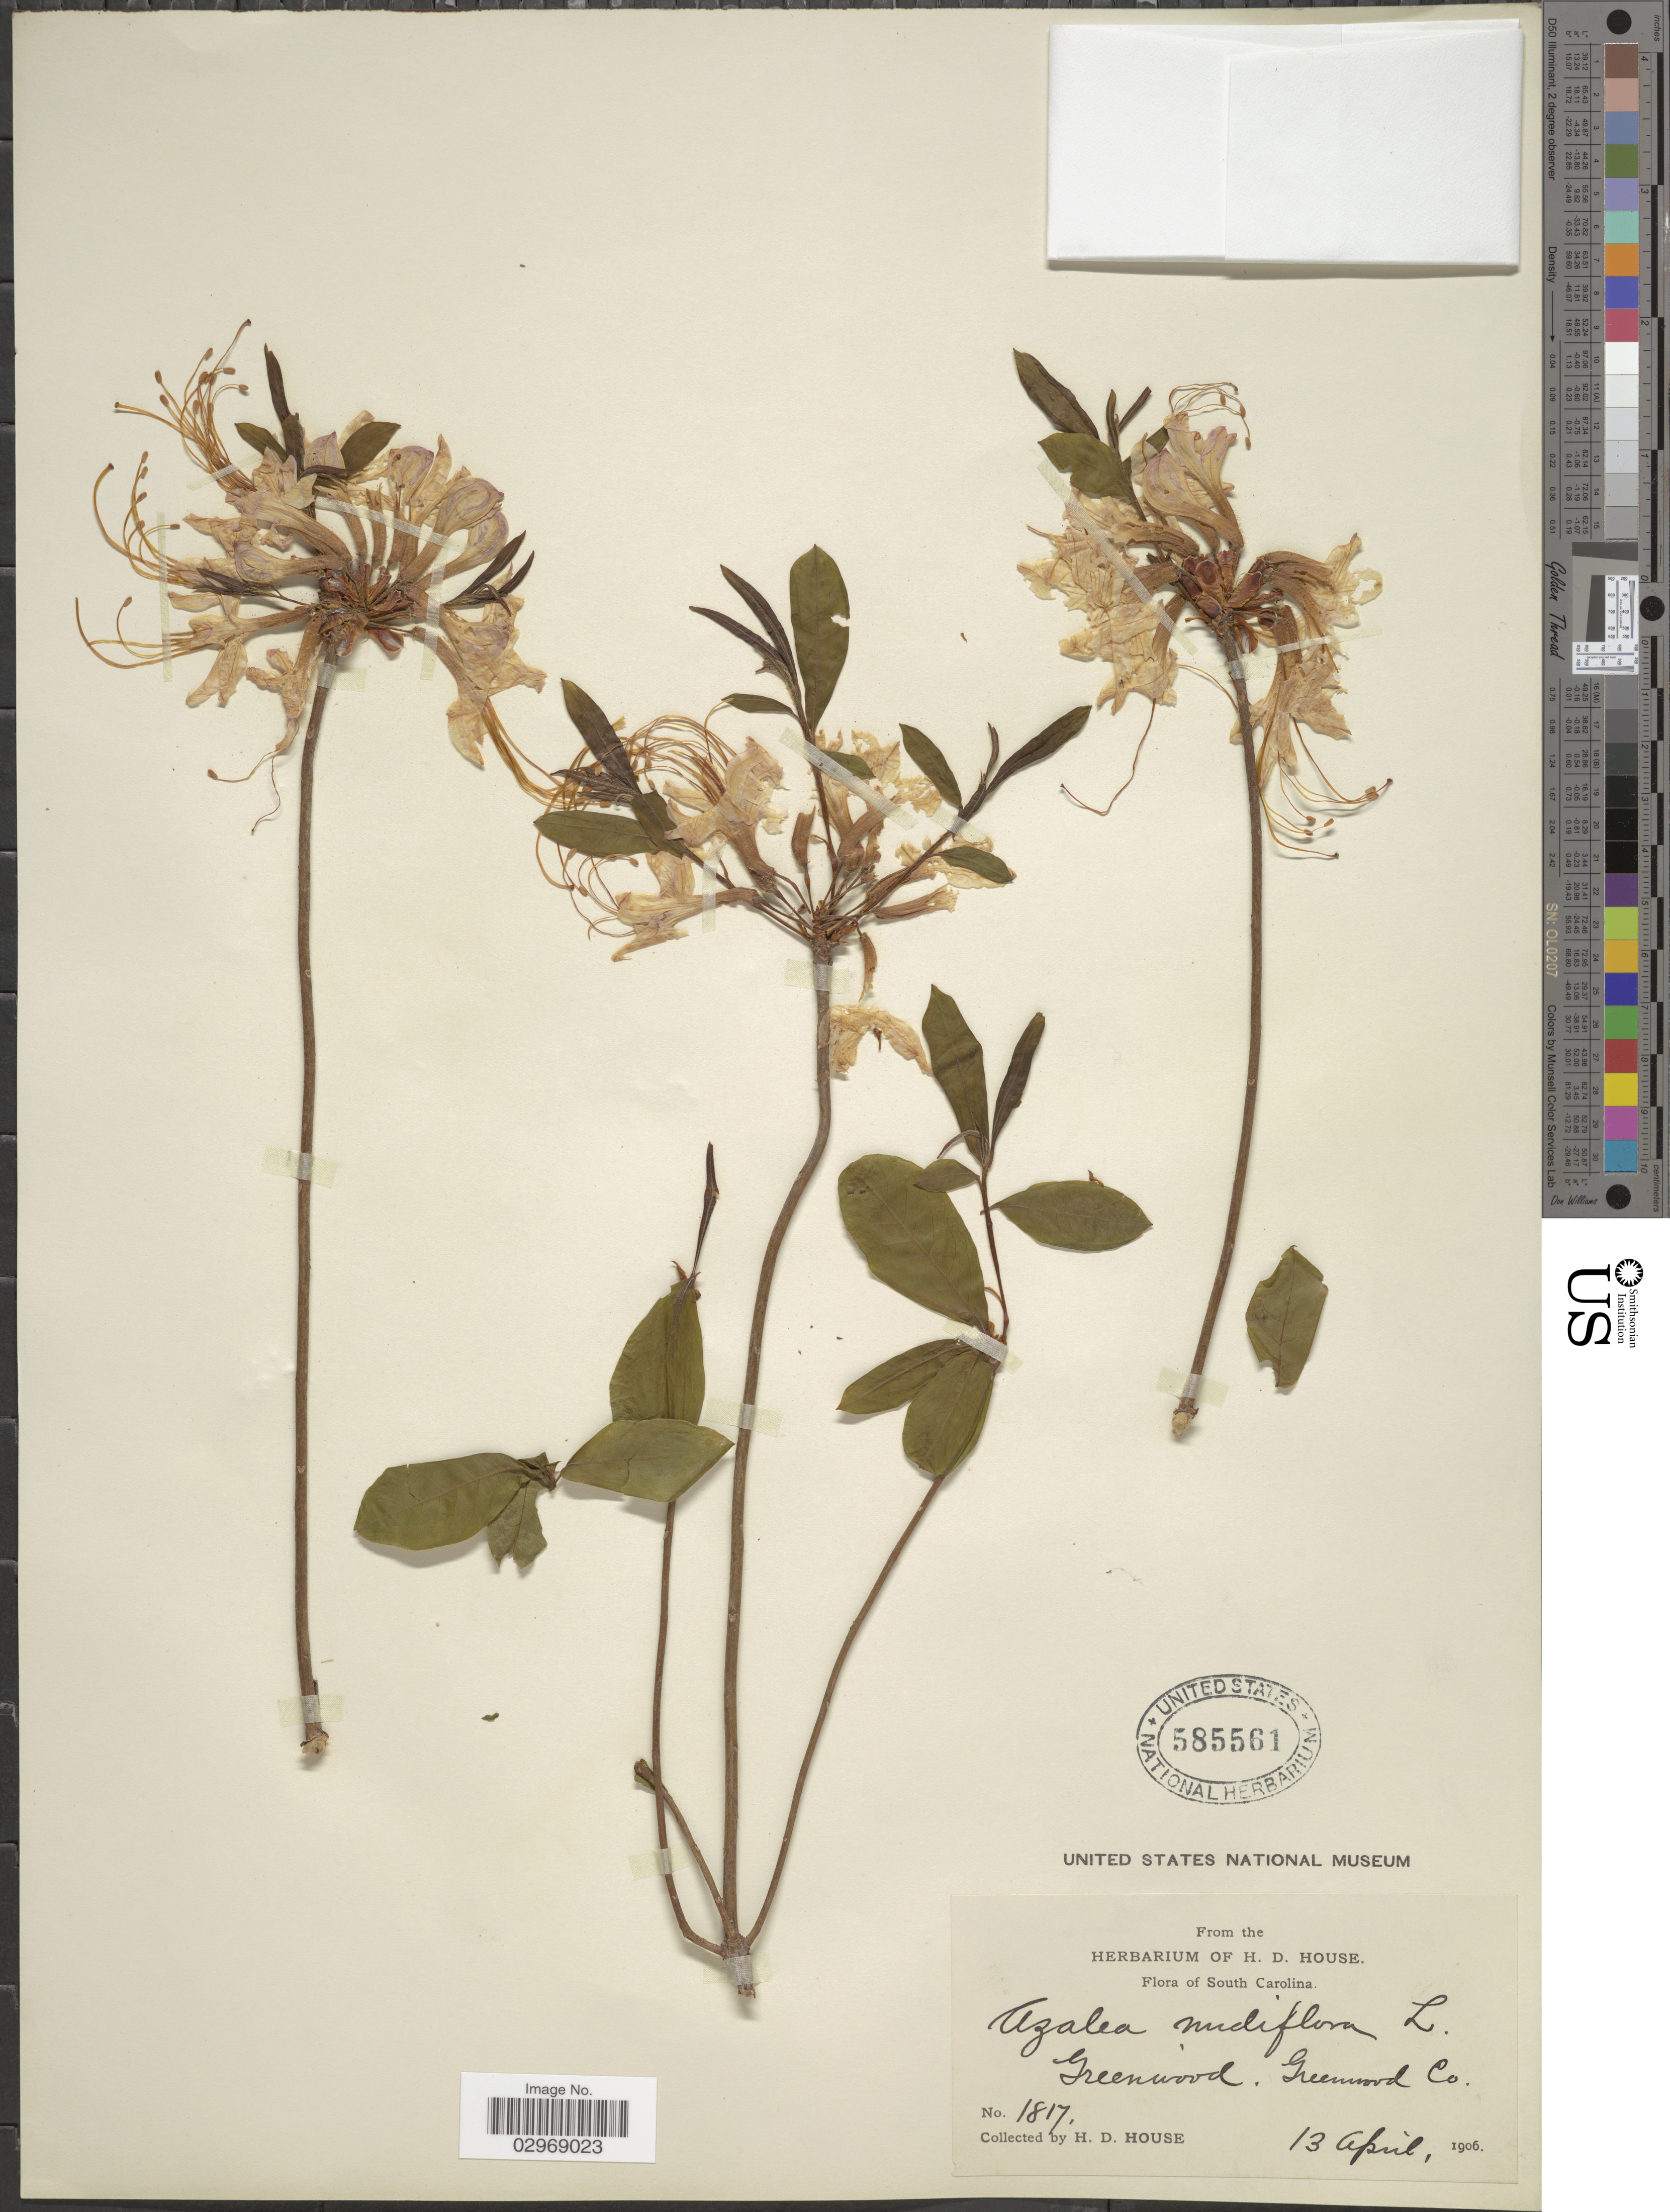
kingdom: Plantae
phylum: Tracheophyta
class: Magnoliopsida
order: Ericales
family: Ericaceae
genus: Rhododendron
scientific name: Rhododendron nudiflorum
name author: Torr.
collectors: H. D. House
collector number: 1817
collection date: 1906-04-13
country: United States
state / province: South Carolina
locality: Greenwood, Greenwood Co.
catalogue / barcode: US 585561